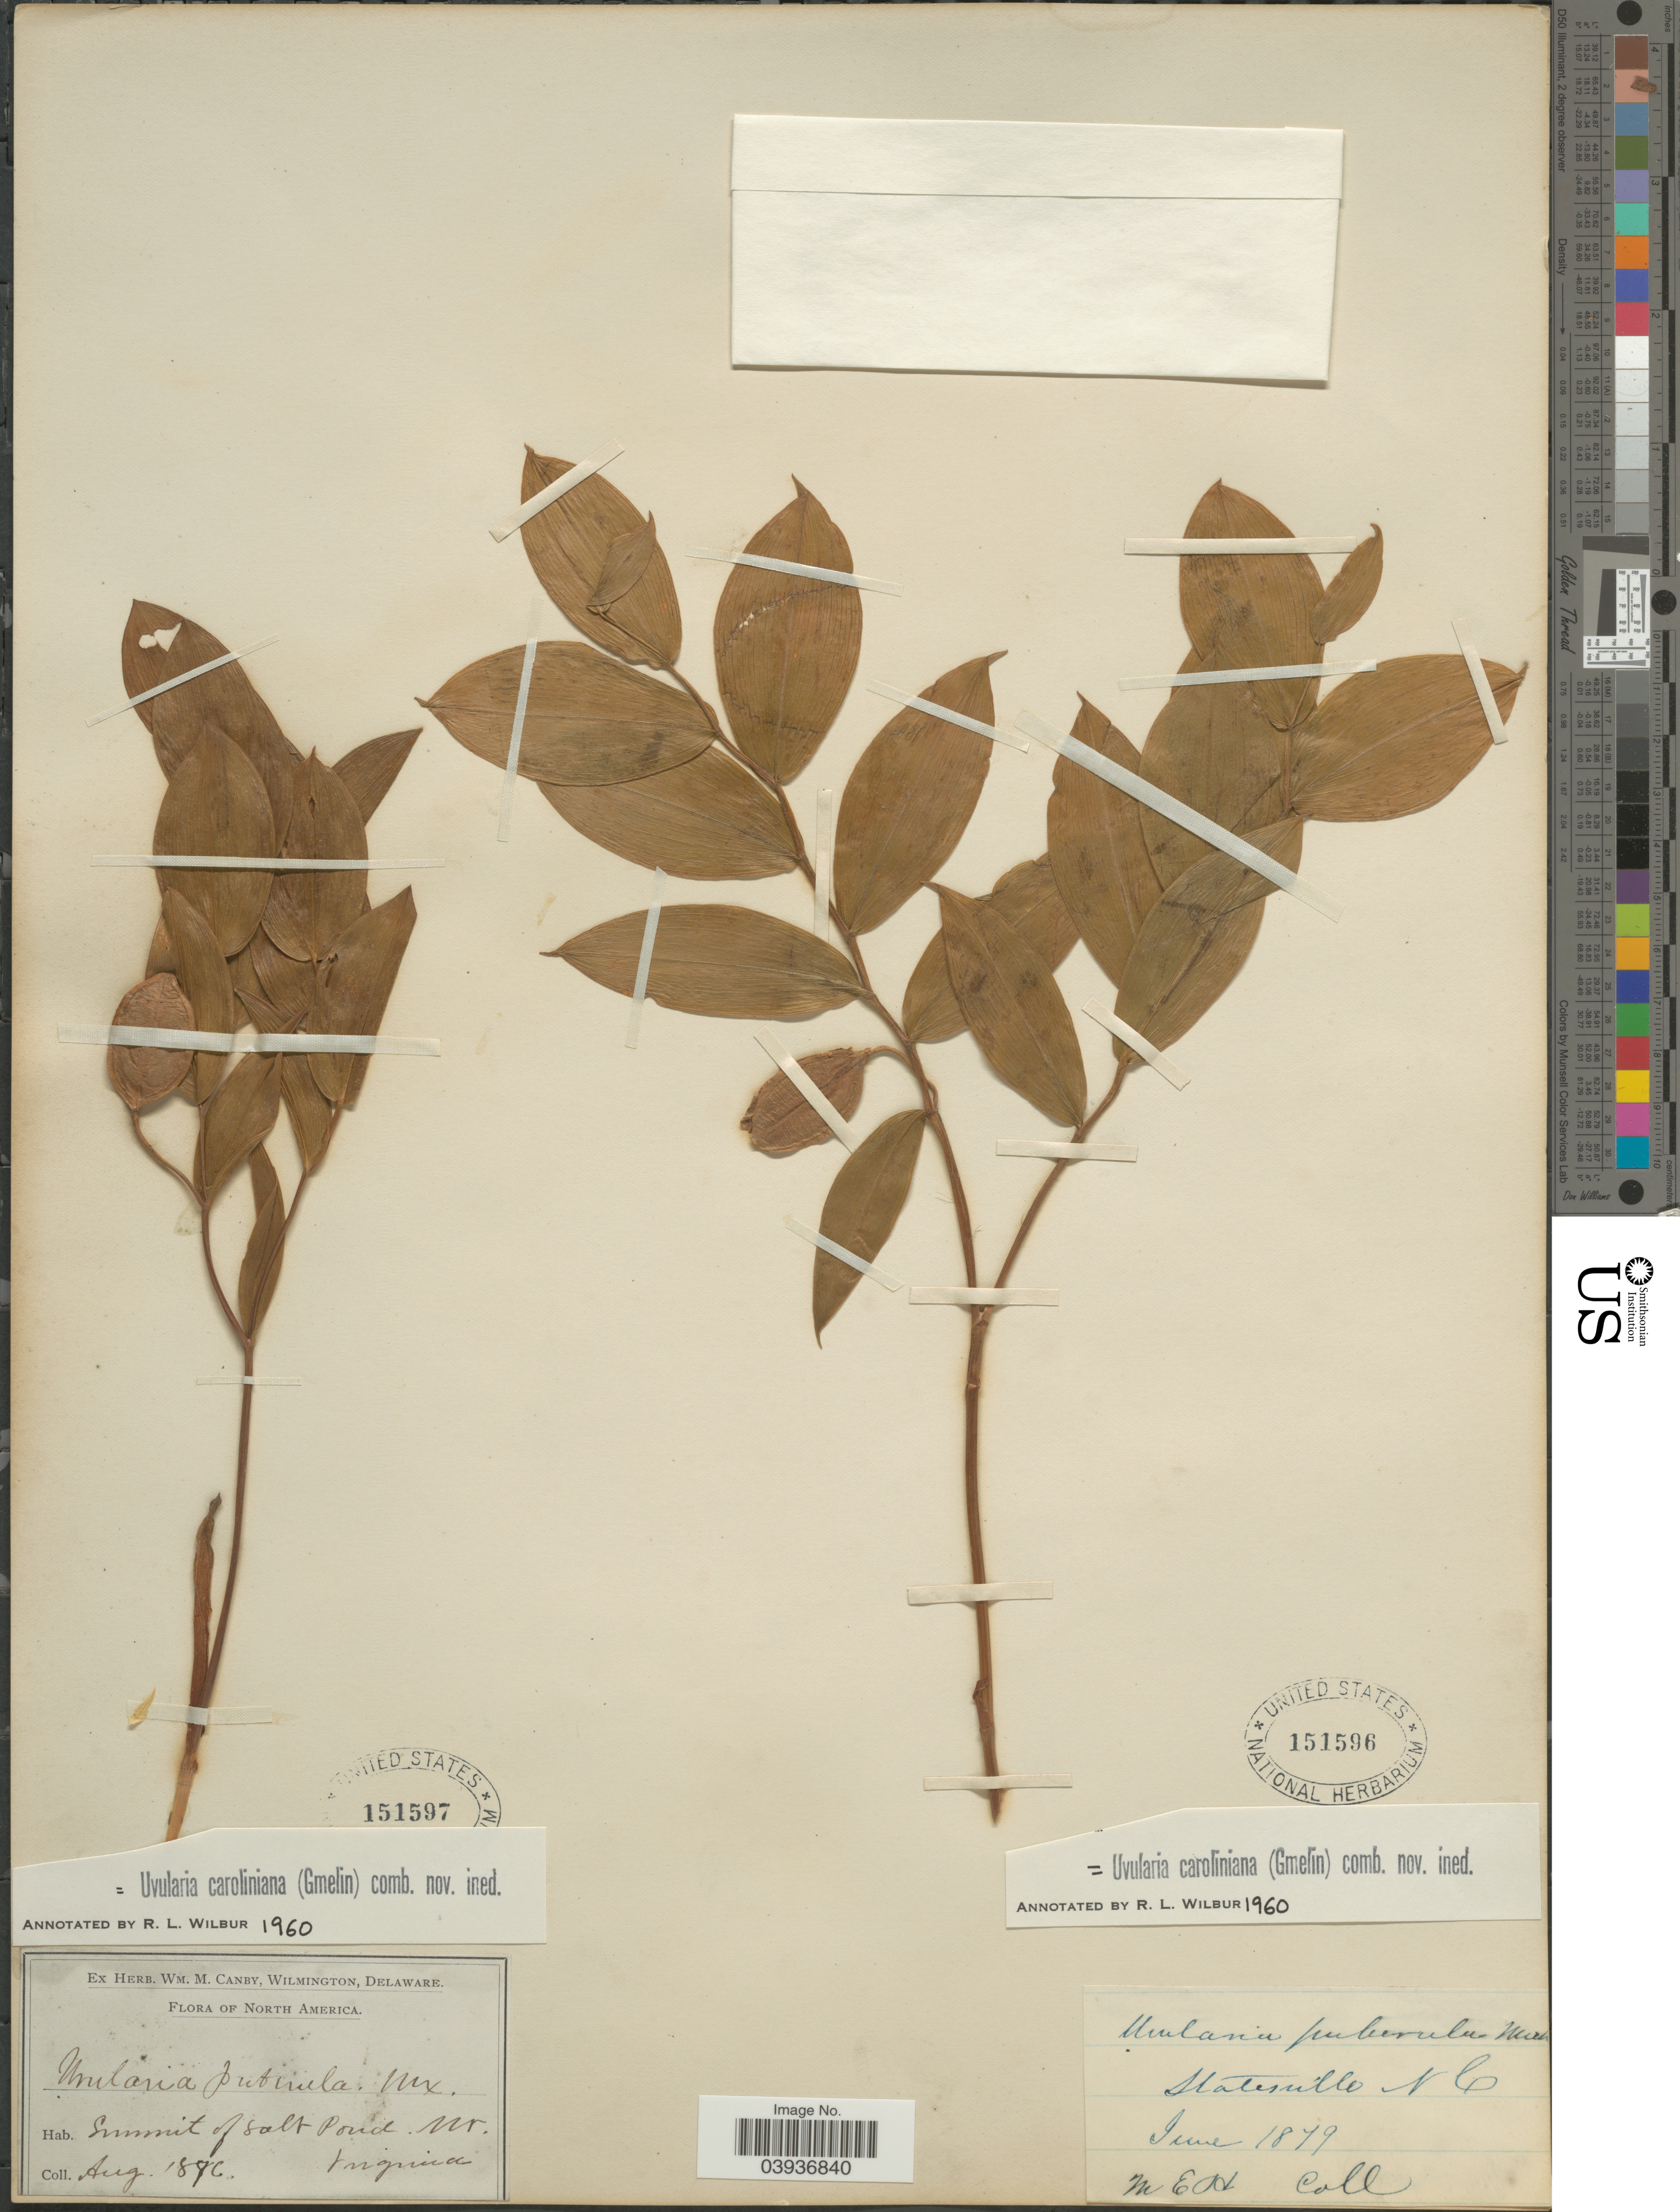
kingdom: Plantae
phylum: Tracheophyta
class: Liliopsida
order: Liliales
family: Colchicaceae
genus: Uvularia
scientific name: Uvularia caroliniana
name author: (J.F. Gmel.) Wilbur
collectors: M. E. H.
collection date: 1879-06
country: United States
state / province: North Carolina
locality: Statesville.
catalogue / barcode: US 151596